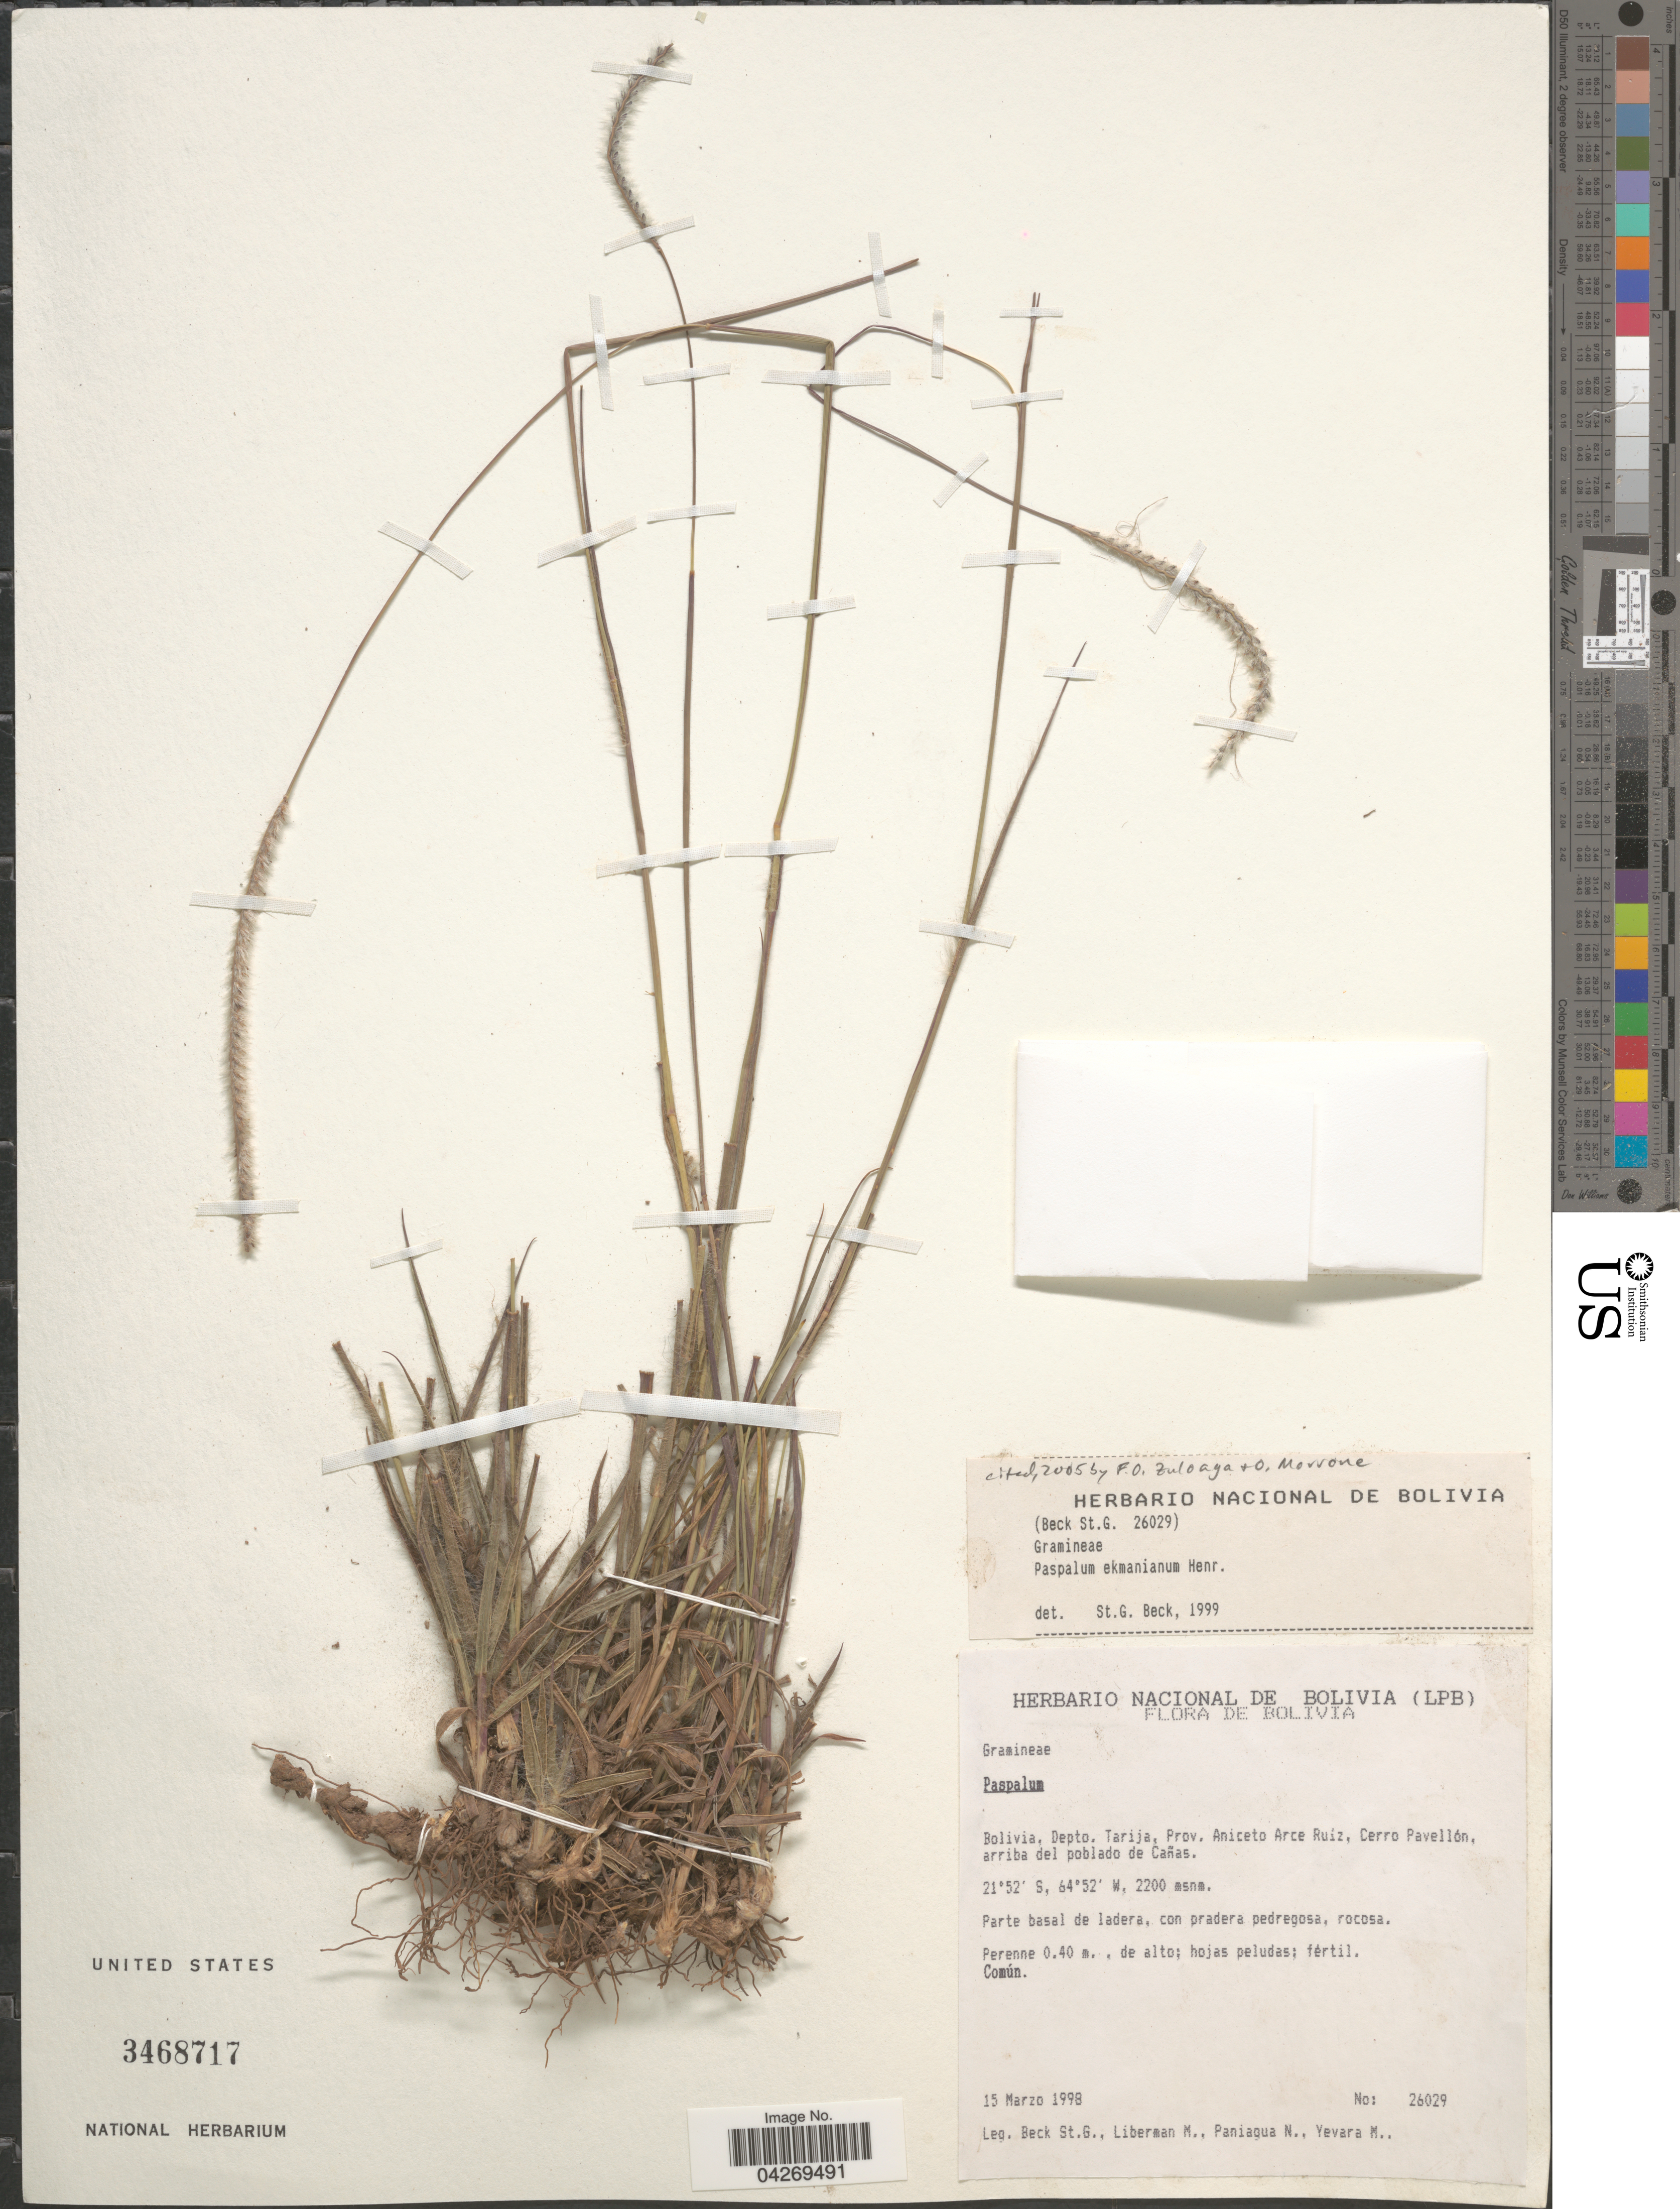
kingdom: Plantae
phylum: Tracheophyta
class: Liliopsida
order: Poales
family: Poaceae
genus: Paspalum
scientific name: Paspalum ekmanianum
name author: Henr.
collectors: S. G. Beck, M. Liberman, N. Paniagua & M. Yevara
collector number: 26029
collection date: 1998-03-15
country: Bolivia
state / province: Tarija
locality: Depto. Tarija, Prov. Aniceto Arce Ruíz, Cerro Pavellón, arriba del poblado de Cañas.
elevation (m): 2200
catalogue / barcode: US 3468717